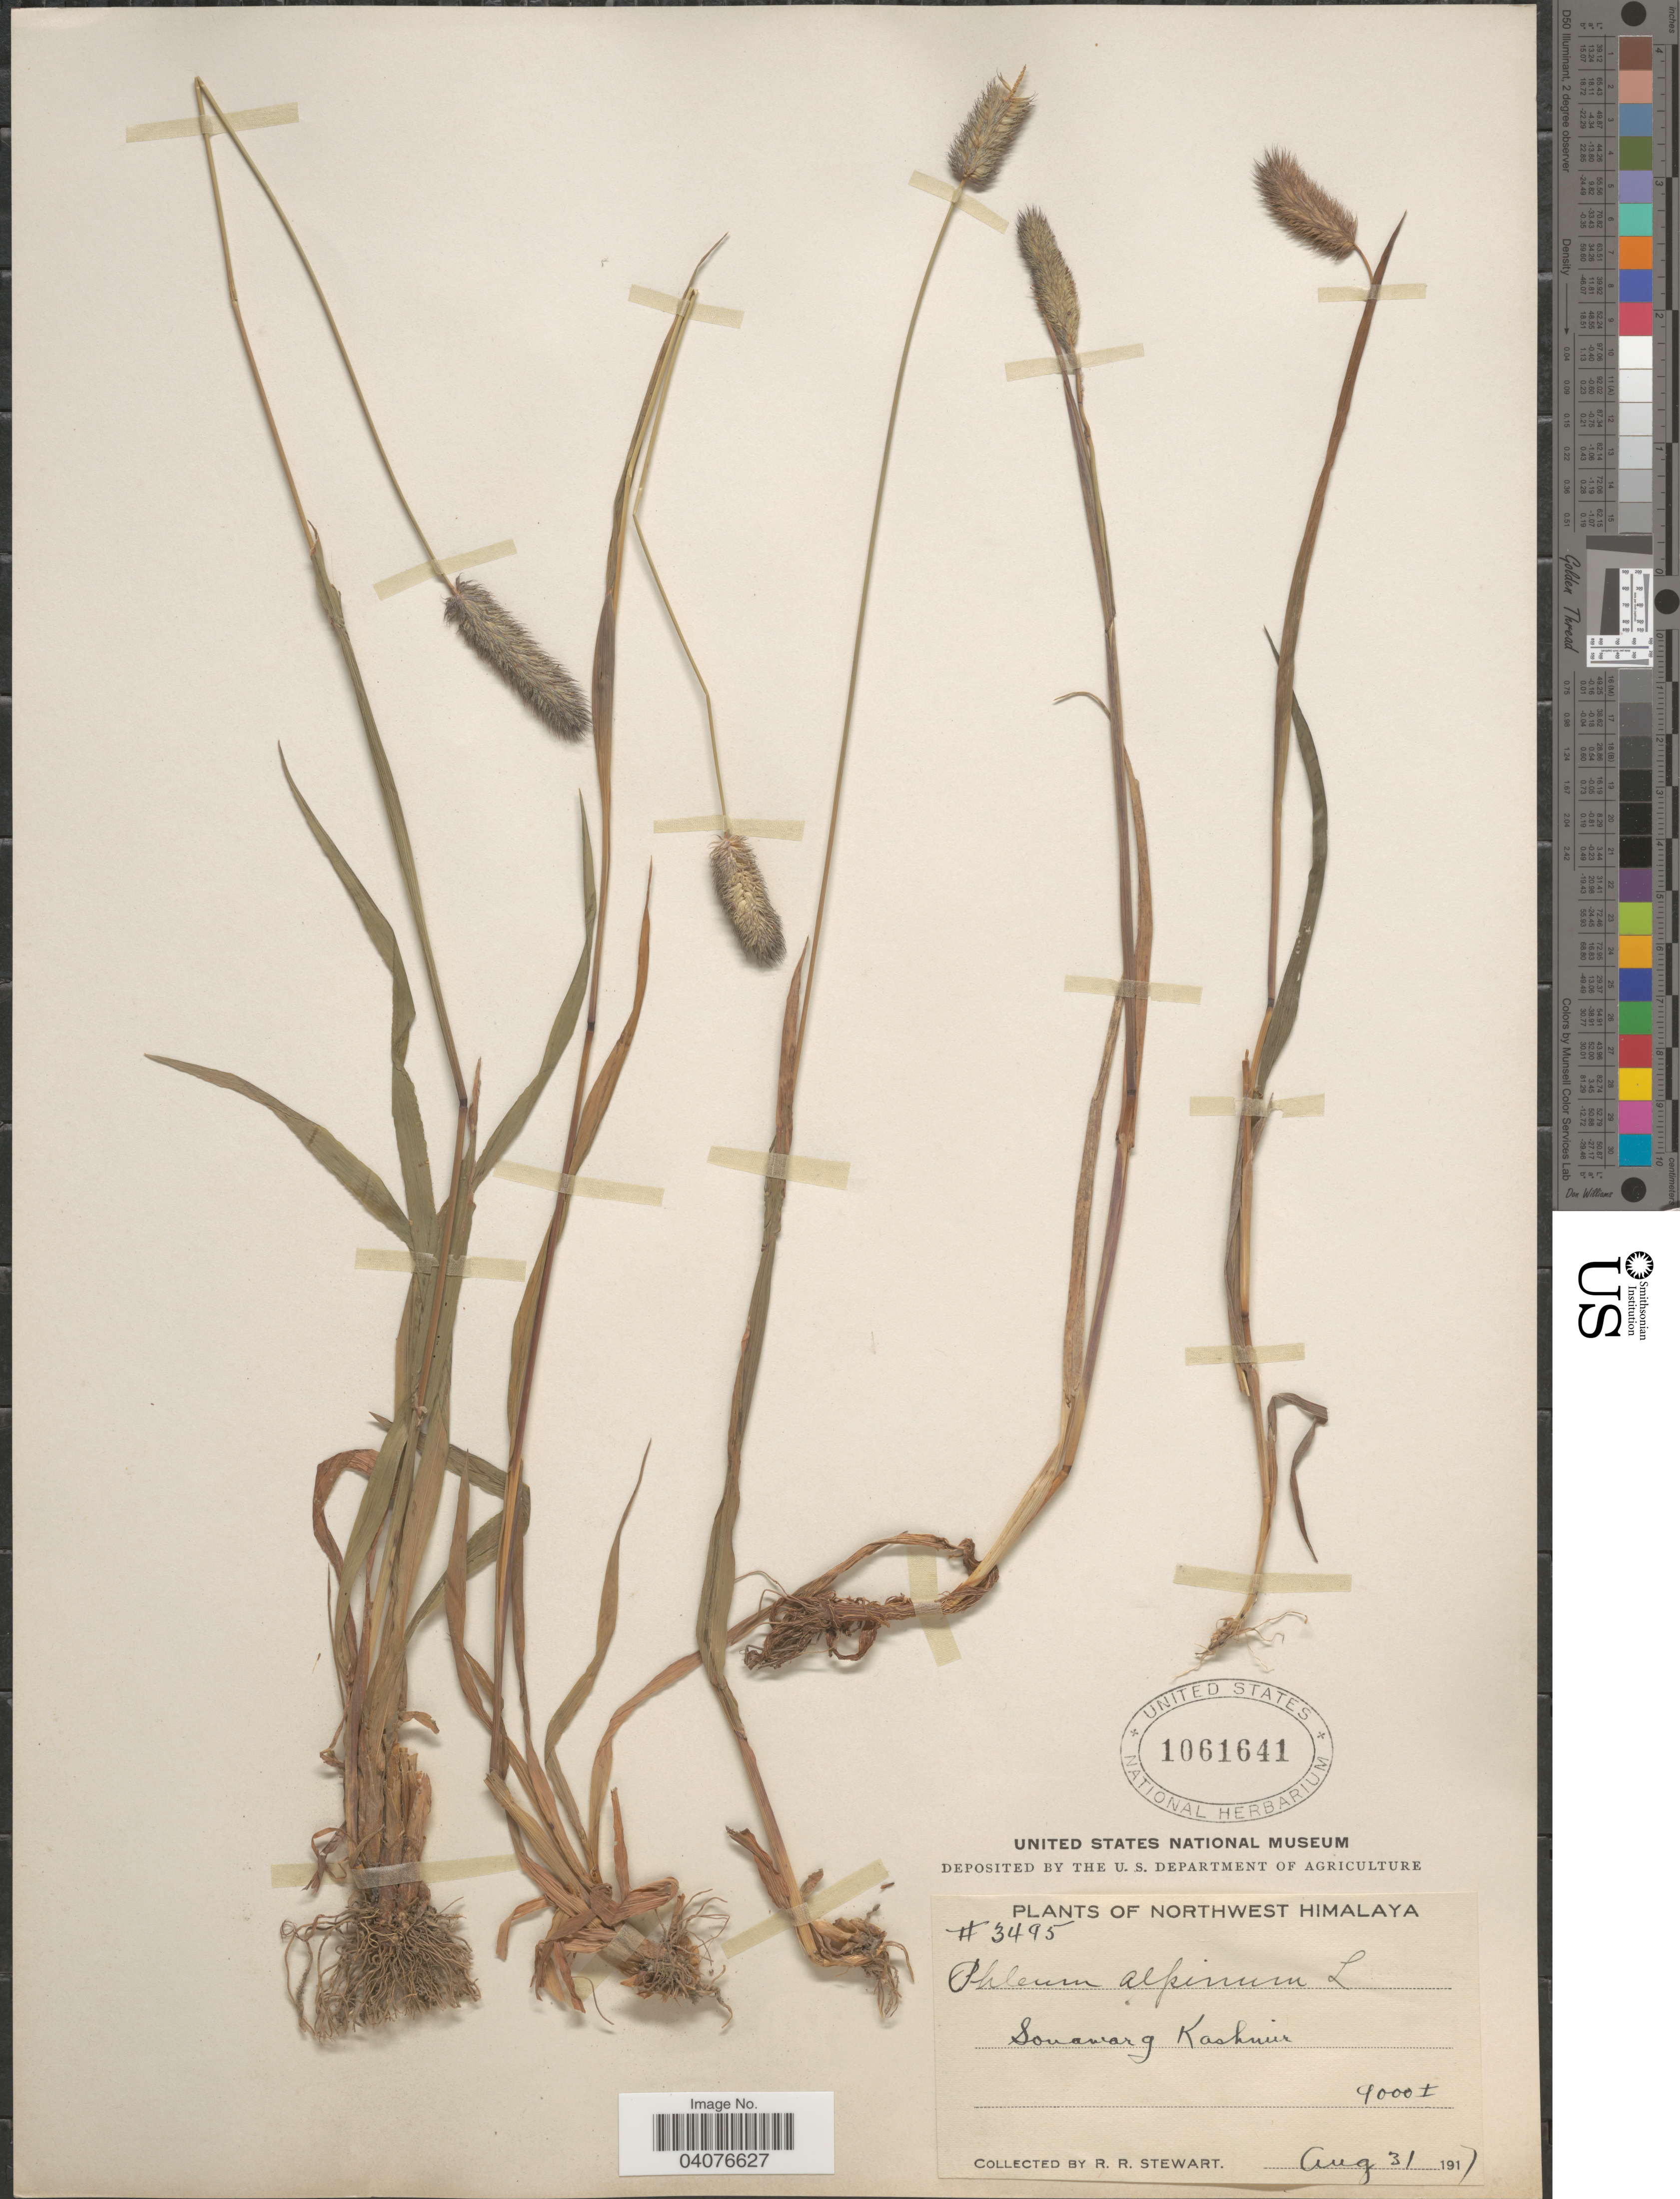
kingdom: Plantae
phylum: Tracheophyta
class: Liliopsida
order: Poales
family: Poaceae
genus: Phleum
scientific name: Phleum alpinum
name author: L.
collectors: R. Stewart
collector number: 3495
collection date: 1917-08-31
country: India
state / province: Jammu and Kashmir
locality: Northwest Himalaya. Sonamarg Kashmir.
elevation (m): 2743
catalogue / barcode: US 1061641